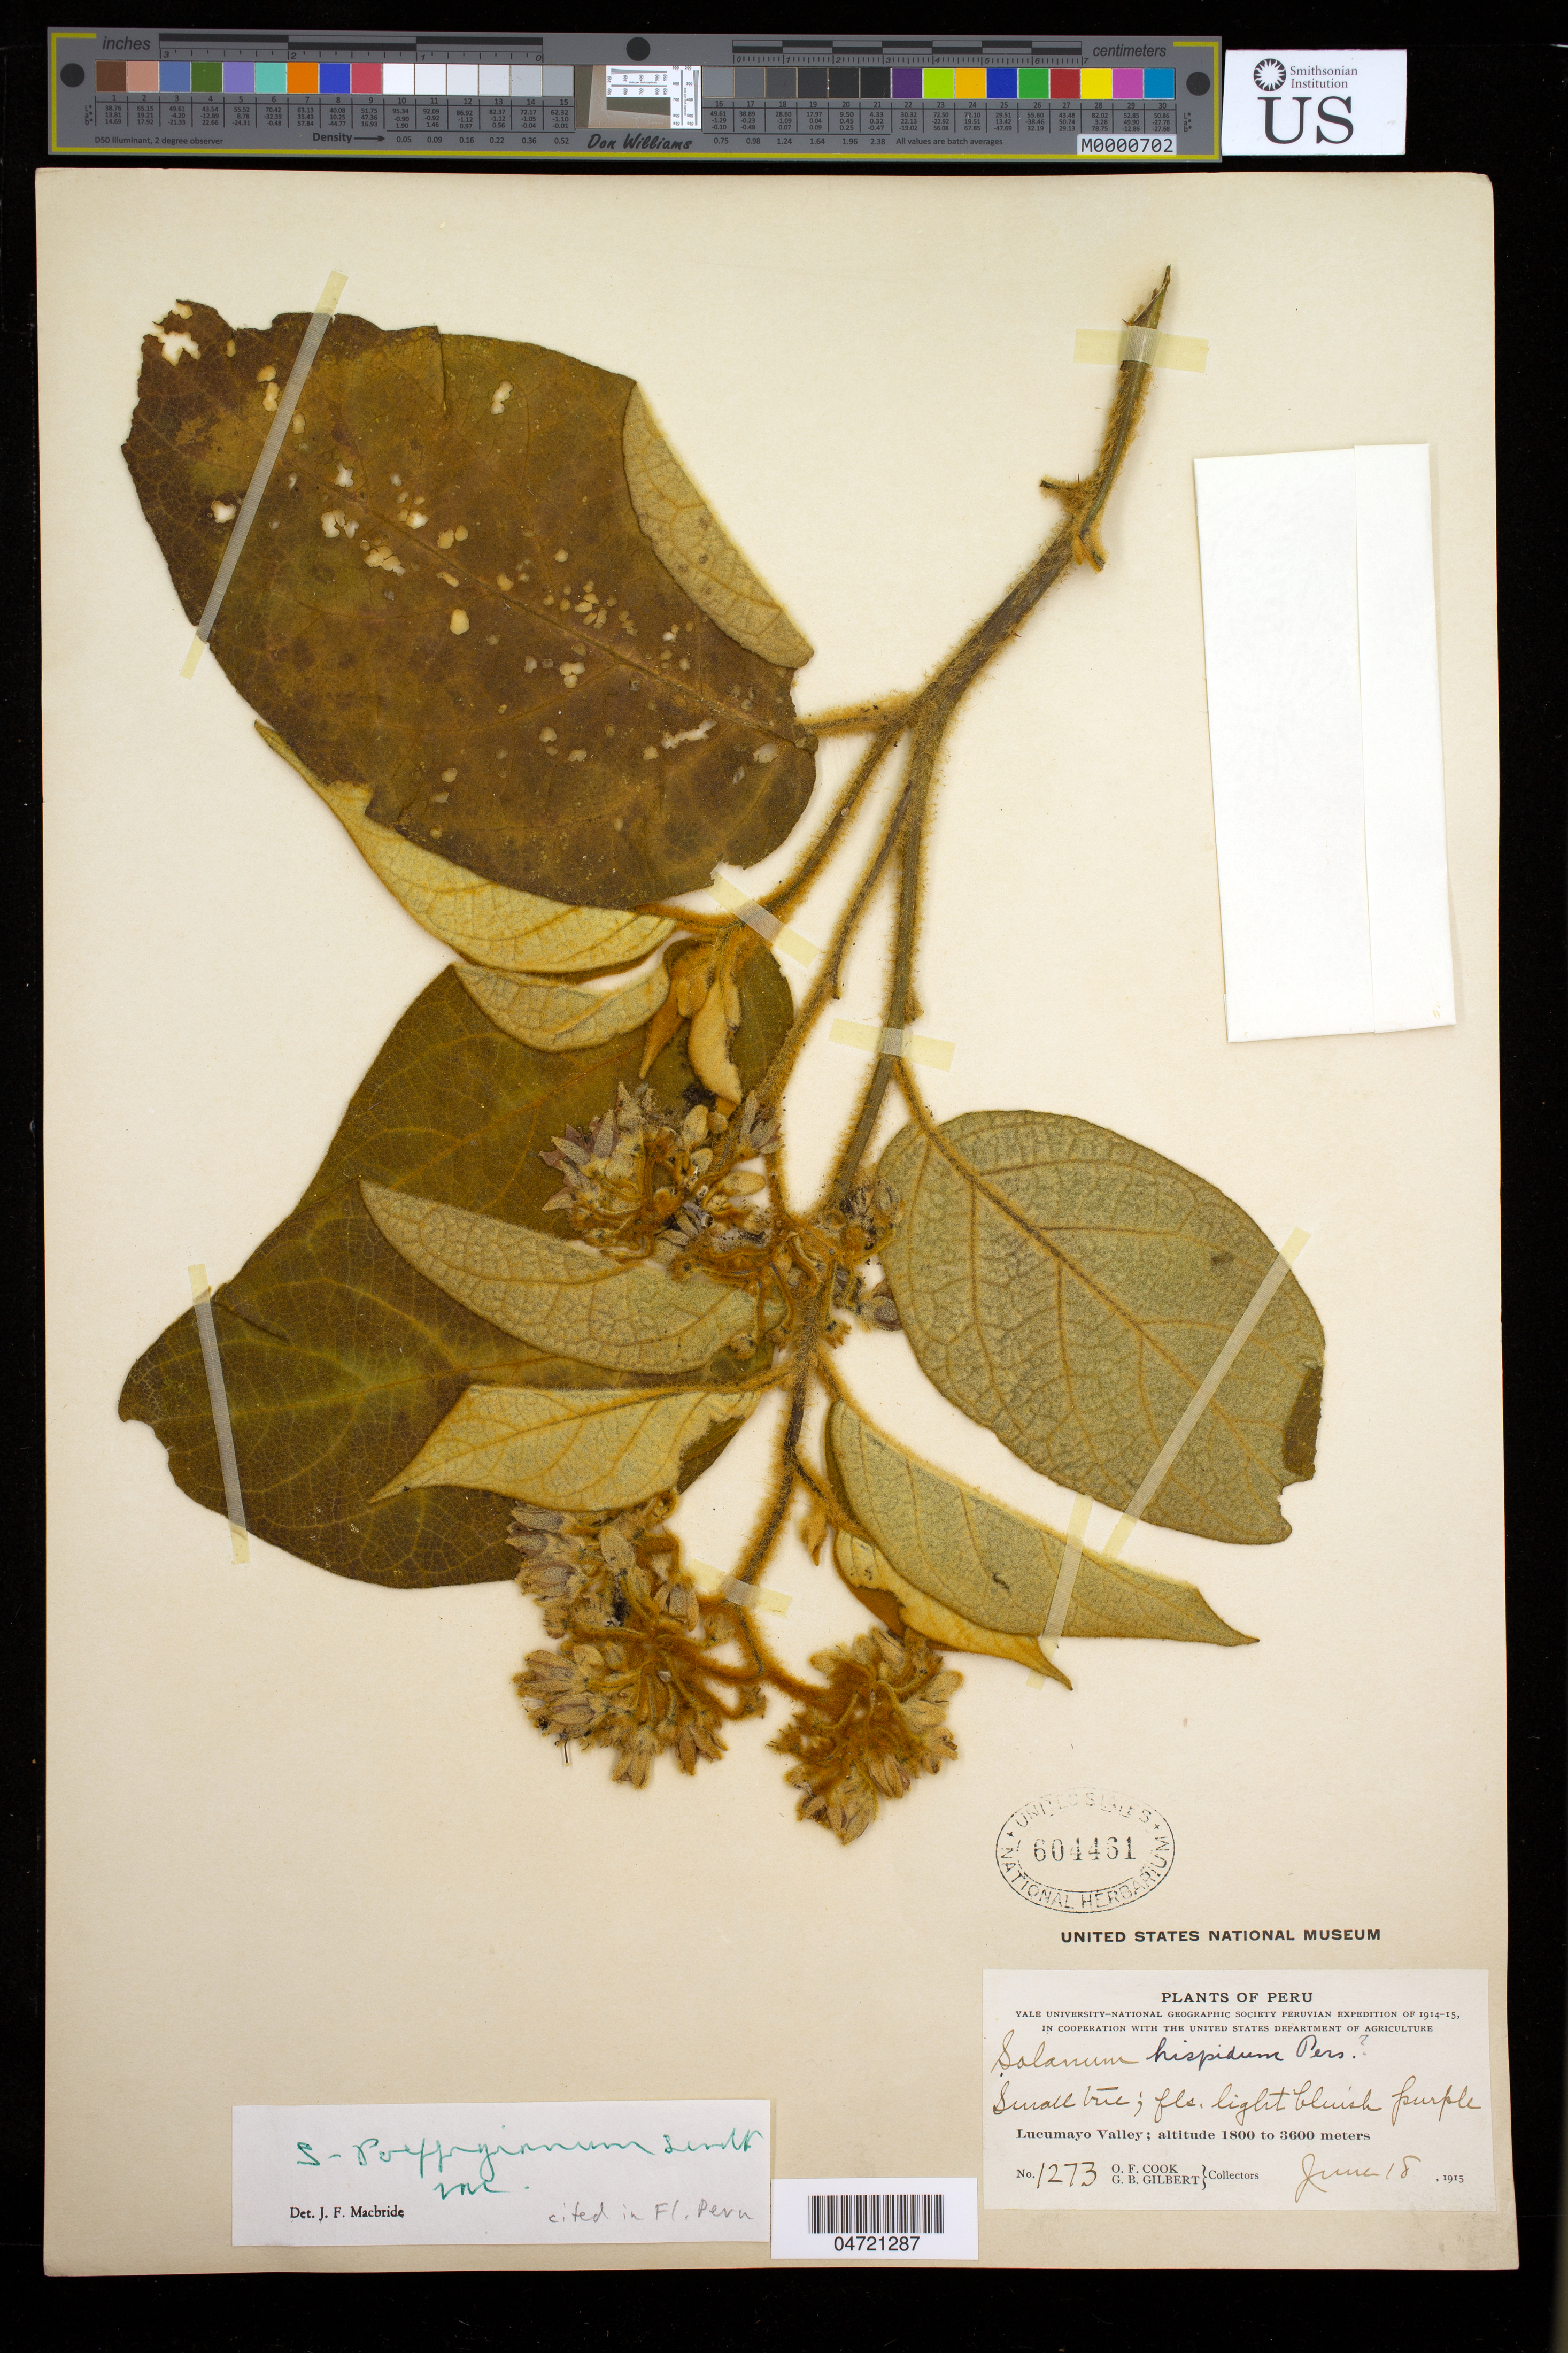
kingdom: Plantae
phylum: Tracheophyta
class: Magnoliopsida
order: Solanales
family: Solanaceae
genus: Solanum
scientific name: Solanum poeppigianum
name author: Sendtn.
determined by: Macbride, J. F.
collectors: O. F. Cook & G. B. Gilbert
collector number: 1273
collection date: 1915-06-18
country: Peru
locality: Lucumayo Valley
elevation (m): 1800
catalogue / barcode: US 604461